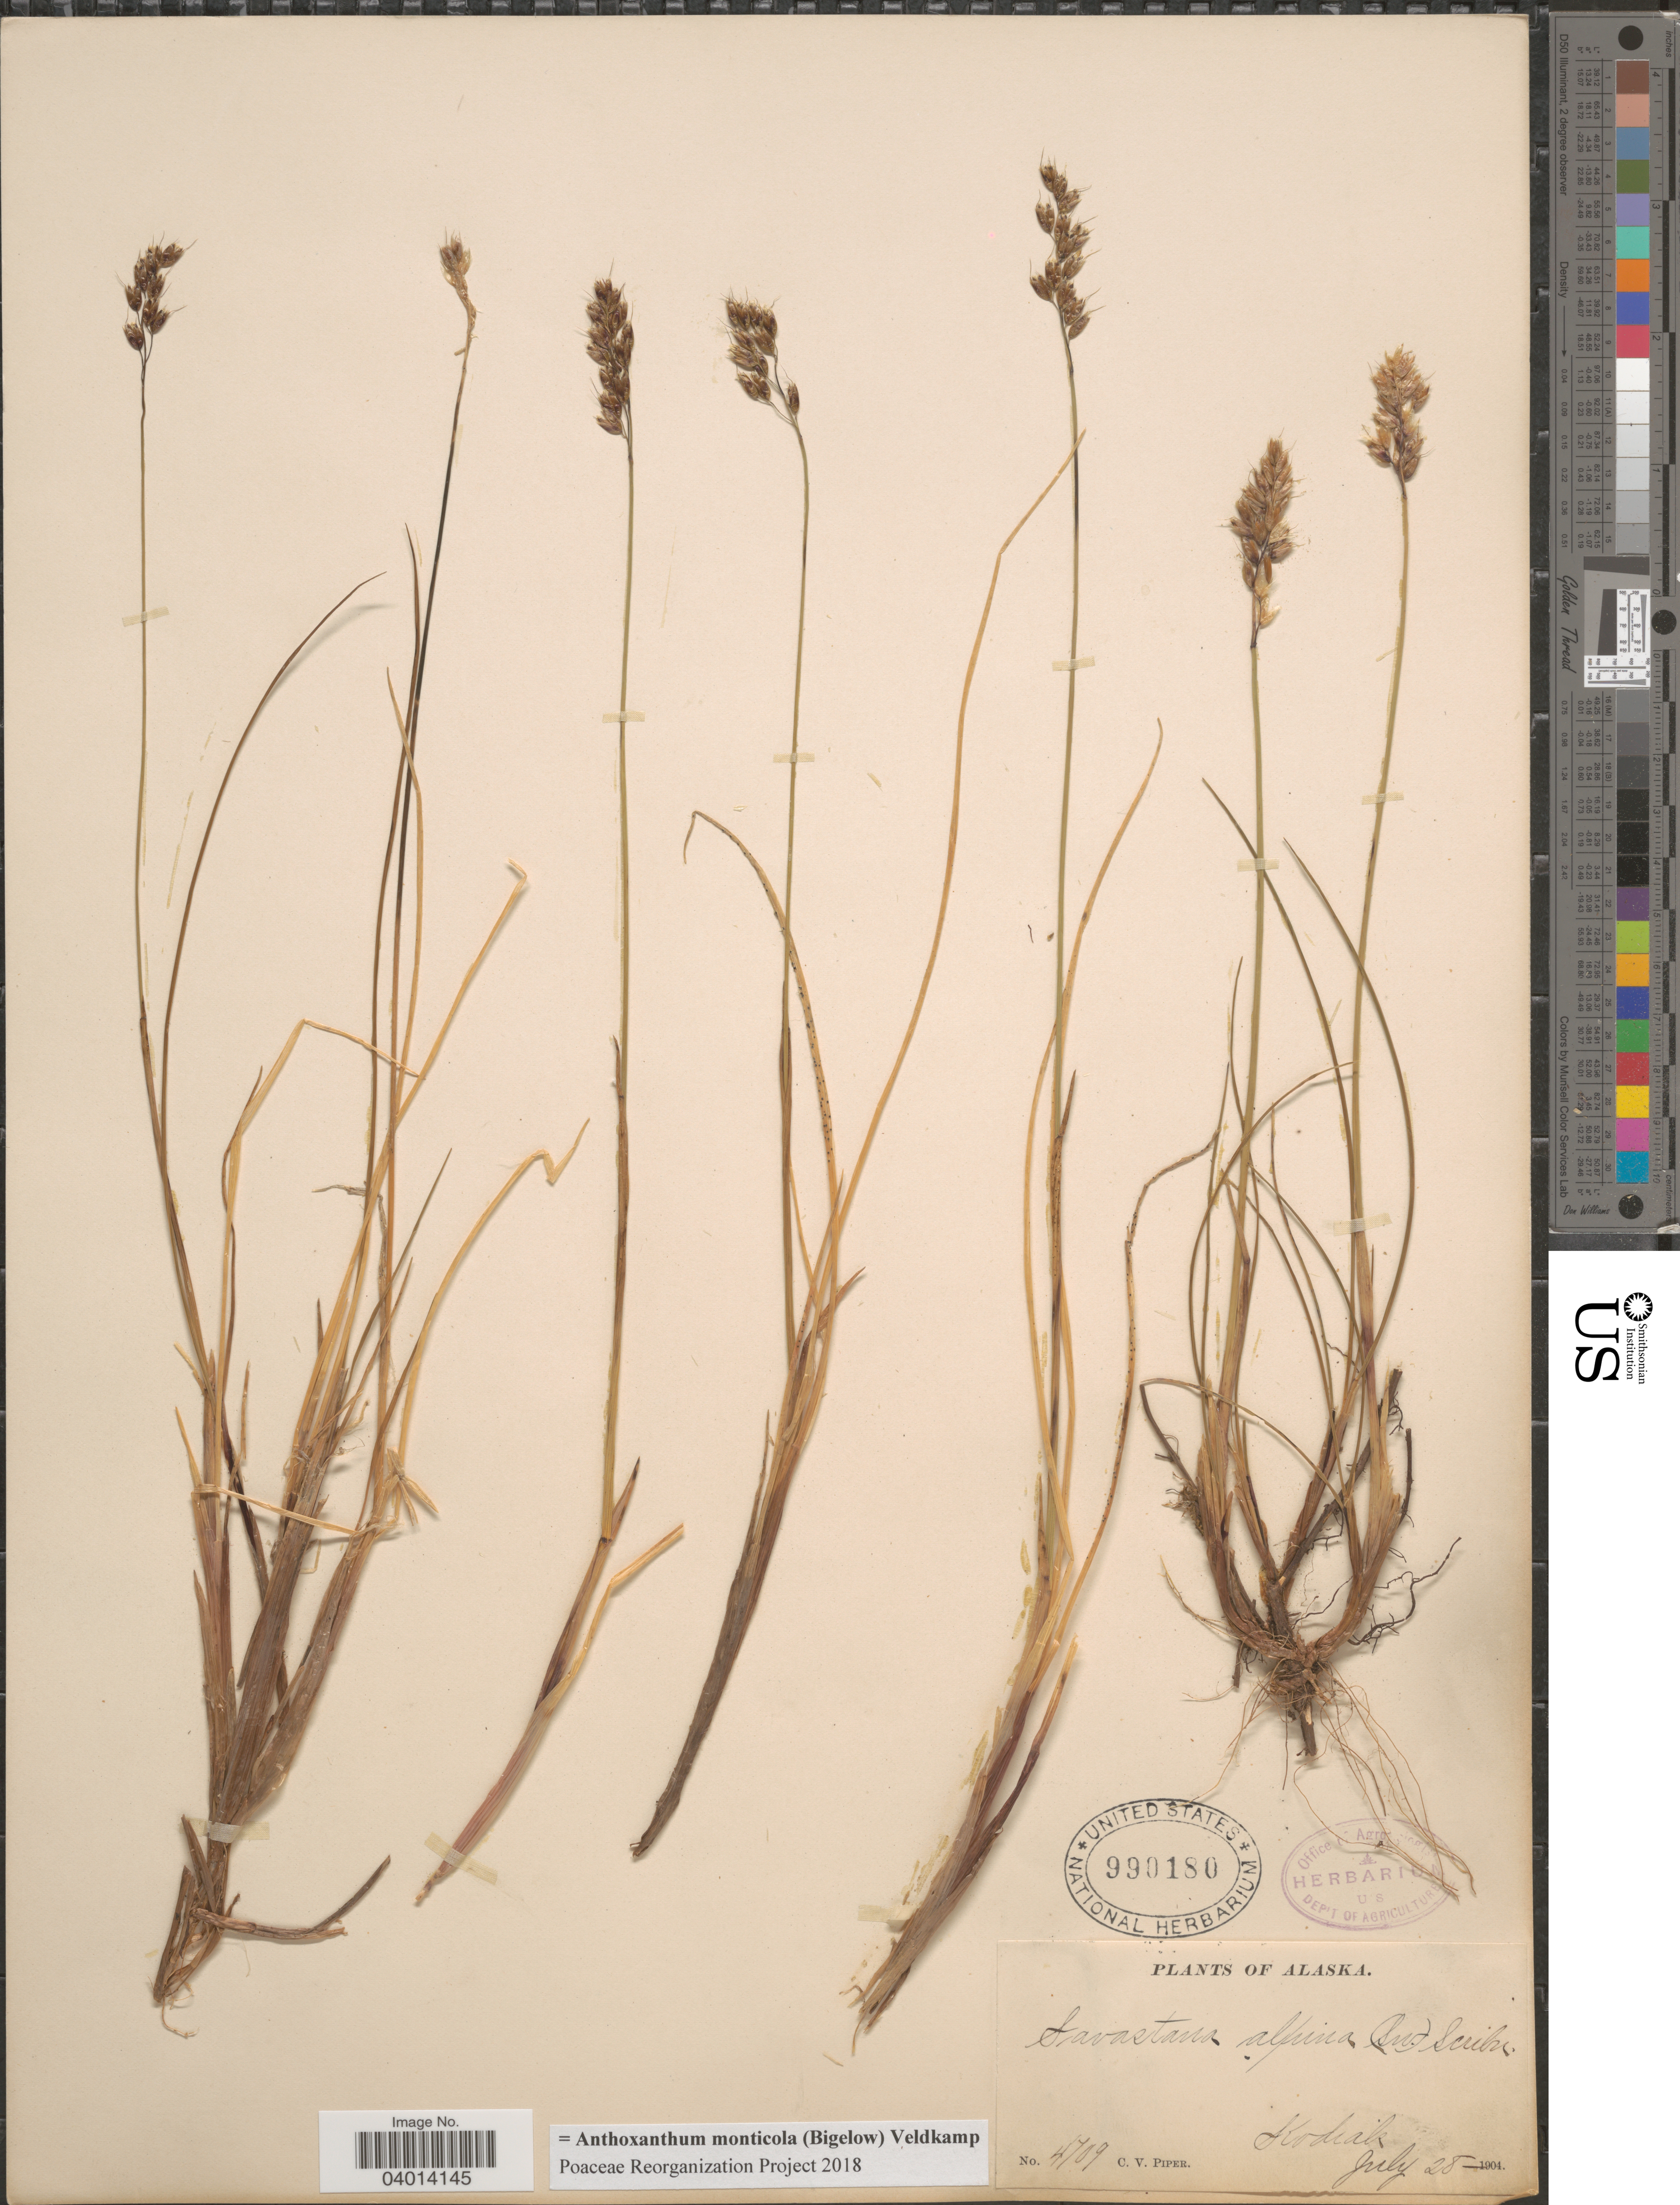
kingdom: Plantae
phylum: Tracheophyta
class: Liliopsida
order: Poales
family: Poaceae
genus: Anthoxanthum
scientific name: Anthoxanthum monticola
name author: (Bigelow) Veldkamp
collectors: C. V. Piper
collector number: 4709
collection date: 1904-07-28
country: United States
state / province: Alaska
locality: Kodiak.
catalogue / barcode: US 990180